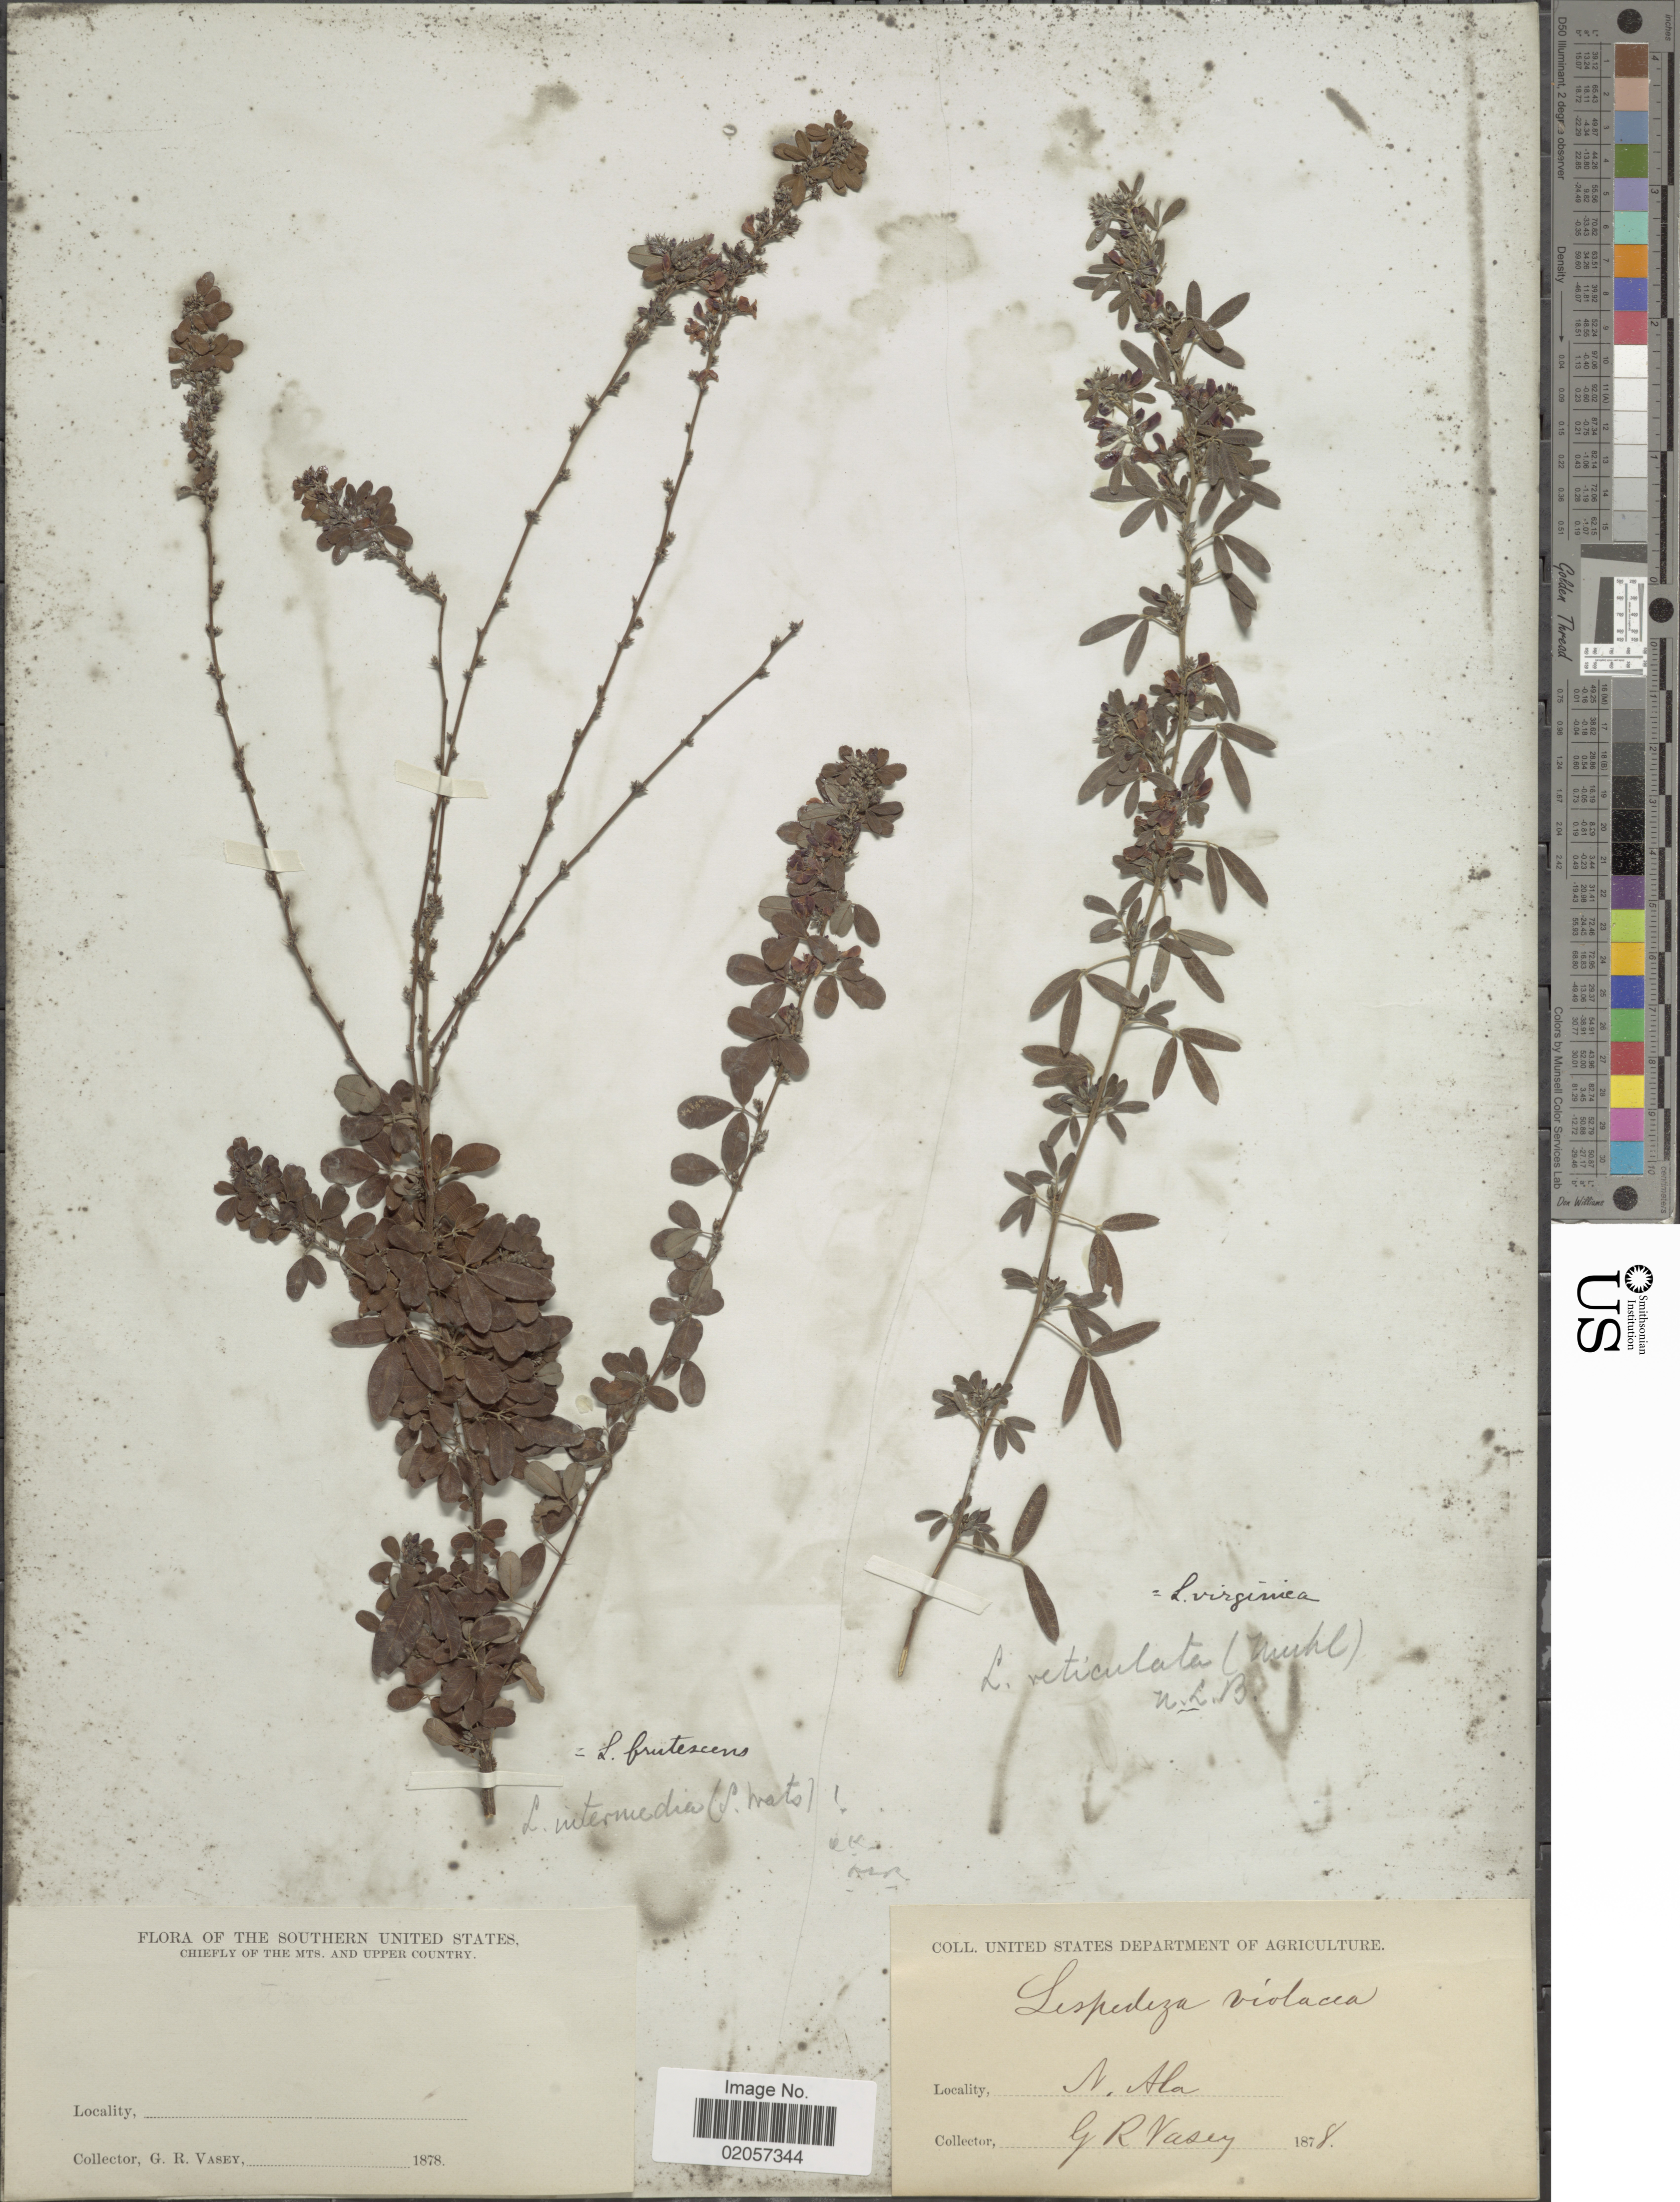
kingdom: Plantae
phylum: Tracheophyta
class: Magnoliopsida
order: Fabales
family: Fabaceae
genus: Lespedeza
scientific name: Lespedeza virginica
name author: (L.) Britton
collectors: G. R. Vasey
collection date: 1878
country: United States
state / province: Alabama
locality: N. Ala., The Southern United States, Chiefly of the Mts. and Upper County